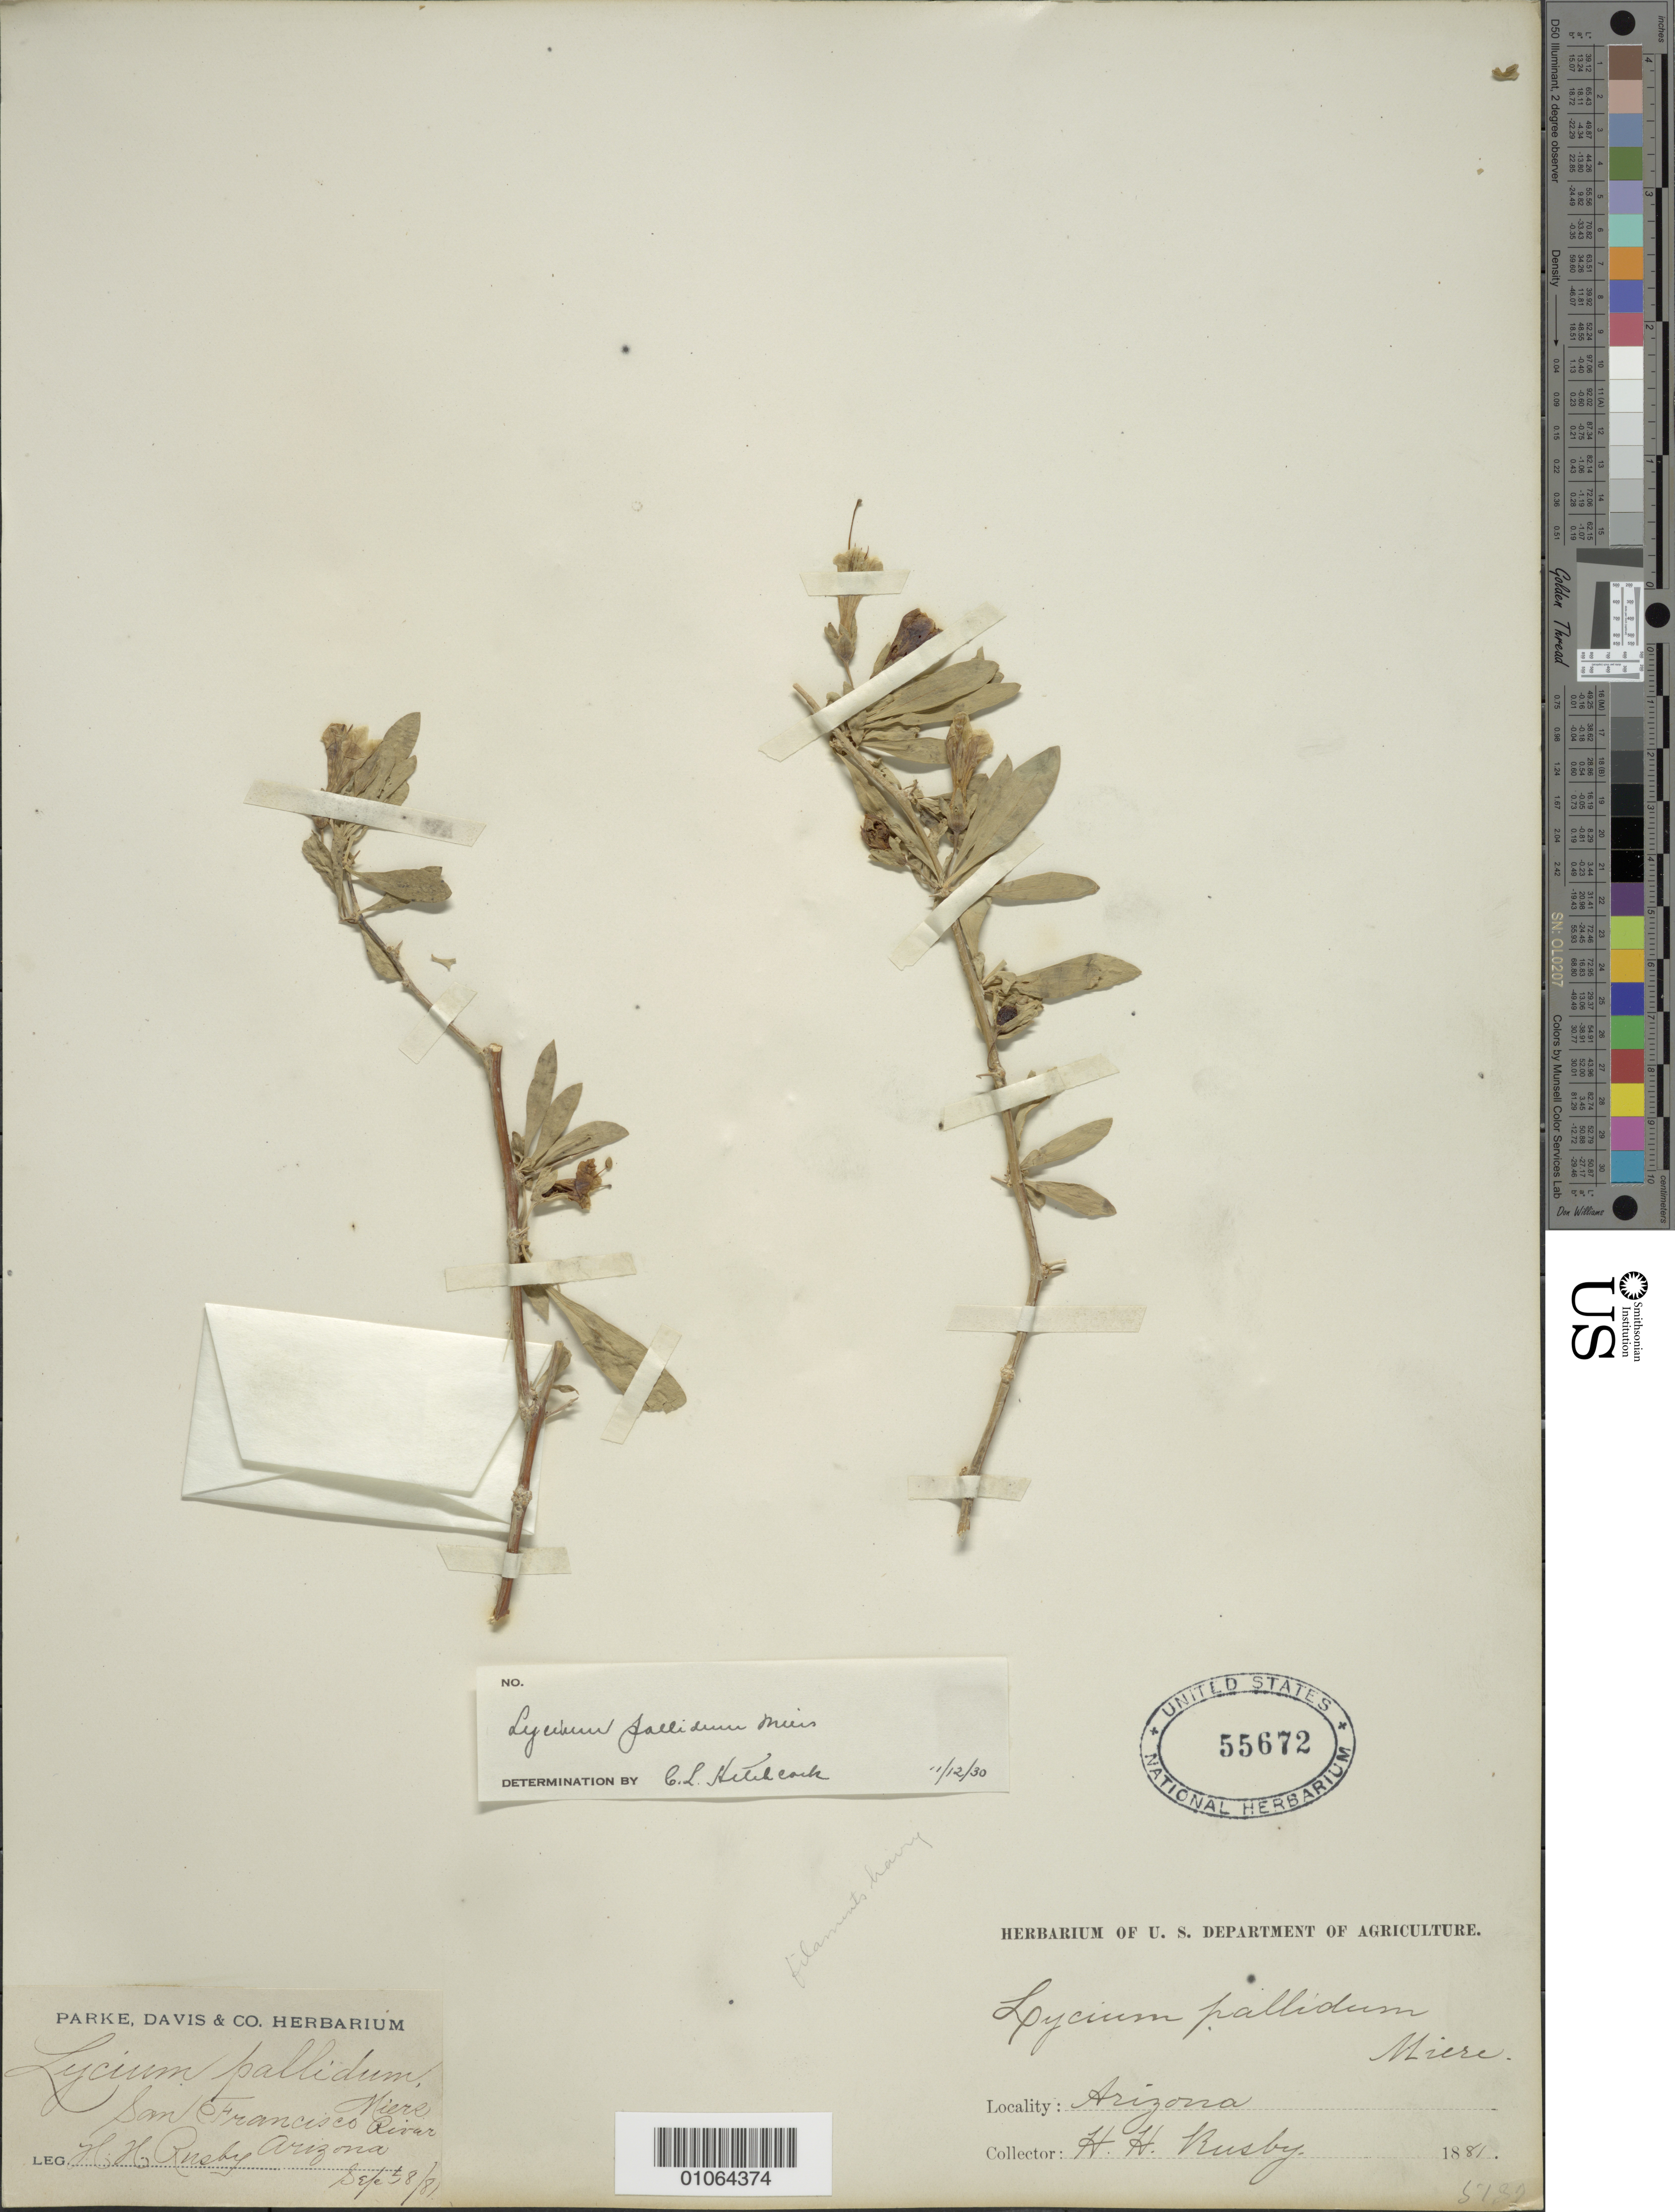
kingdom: Plantae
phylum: Tracheophyta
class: Magnoliopsida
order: Solanales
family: Solanaceae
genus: Lycium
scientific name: Lycium pallidum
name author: Miers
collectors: H. H. Rusby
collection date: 1881-09-08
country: United States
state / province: Arizona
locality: San Francisco River.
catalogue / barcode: US 55672